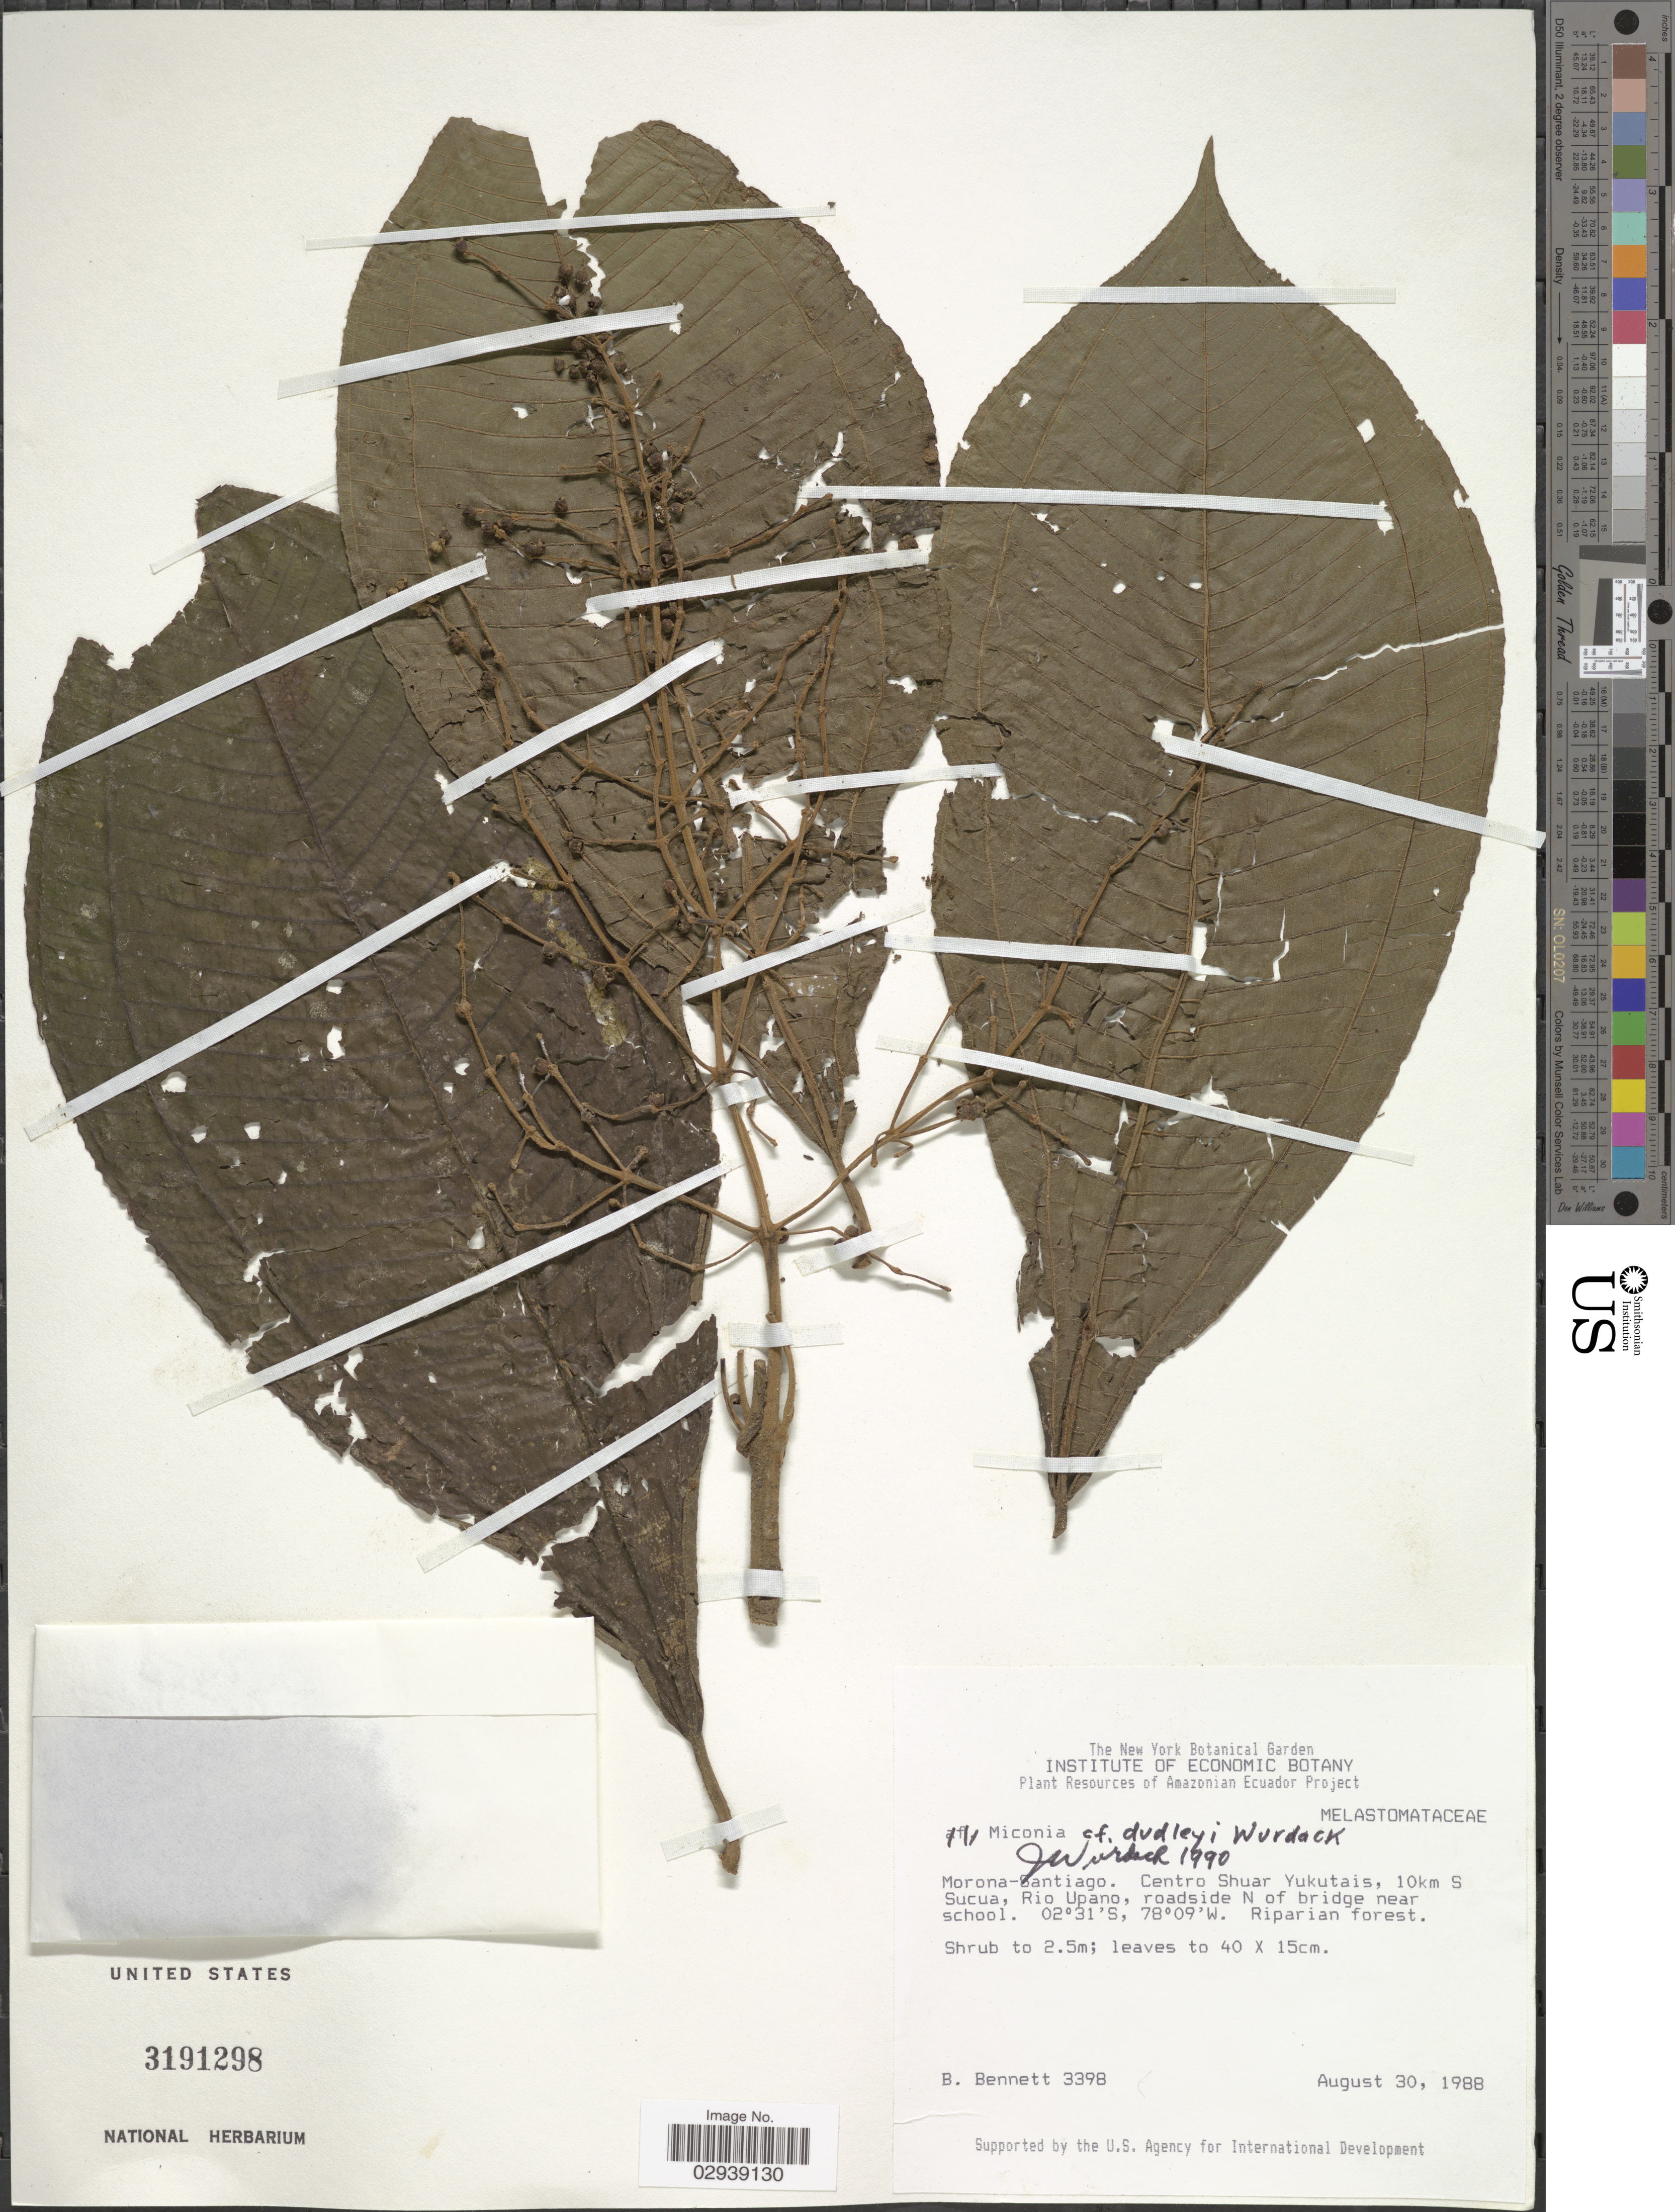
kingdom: Plantae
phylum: Tracheophyta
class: Magnoliopsida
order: Myrtales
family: Melastomataceae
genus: Miconia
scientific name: Miconia dudleyi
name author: Wurdack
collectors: B. Bennett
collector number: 3398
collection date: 1988-08-30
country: Ecuador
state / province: Morona-Santiago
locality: Centro Shuar Yukutais, 10km S Sucua, Rio Upano, roadside N of bridge near school.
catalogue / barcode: US 3191298